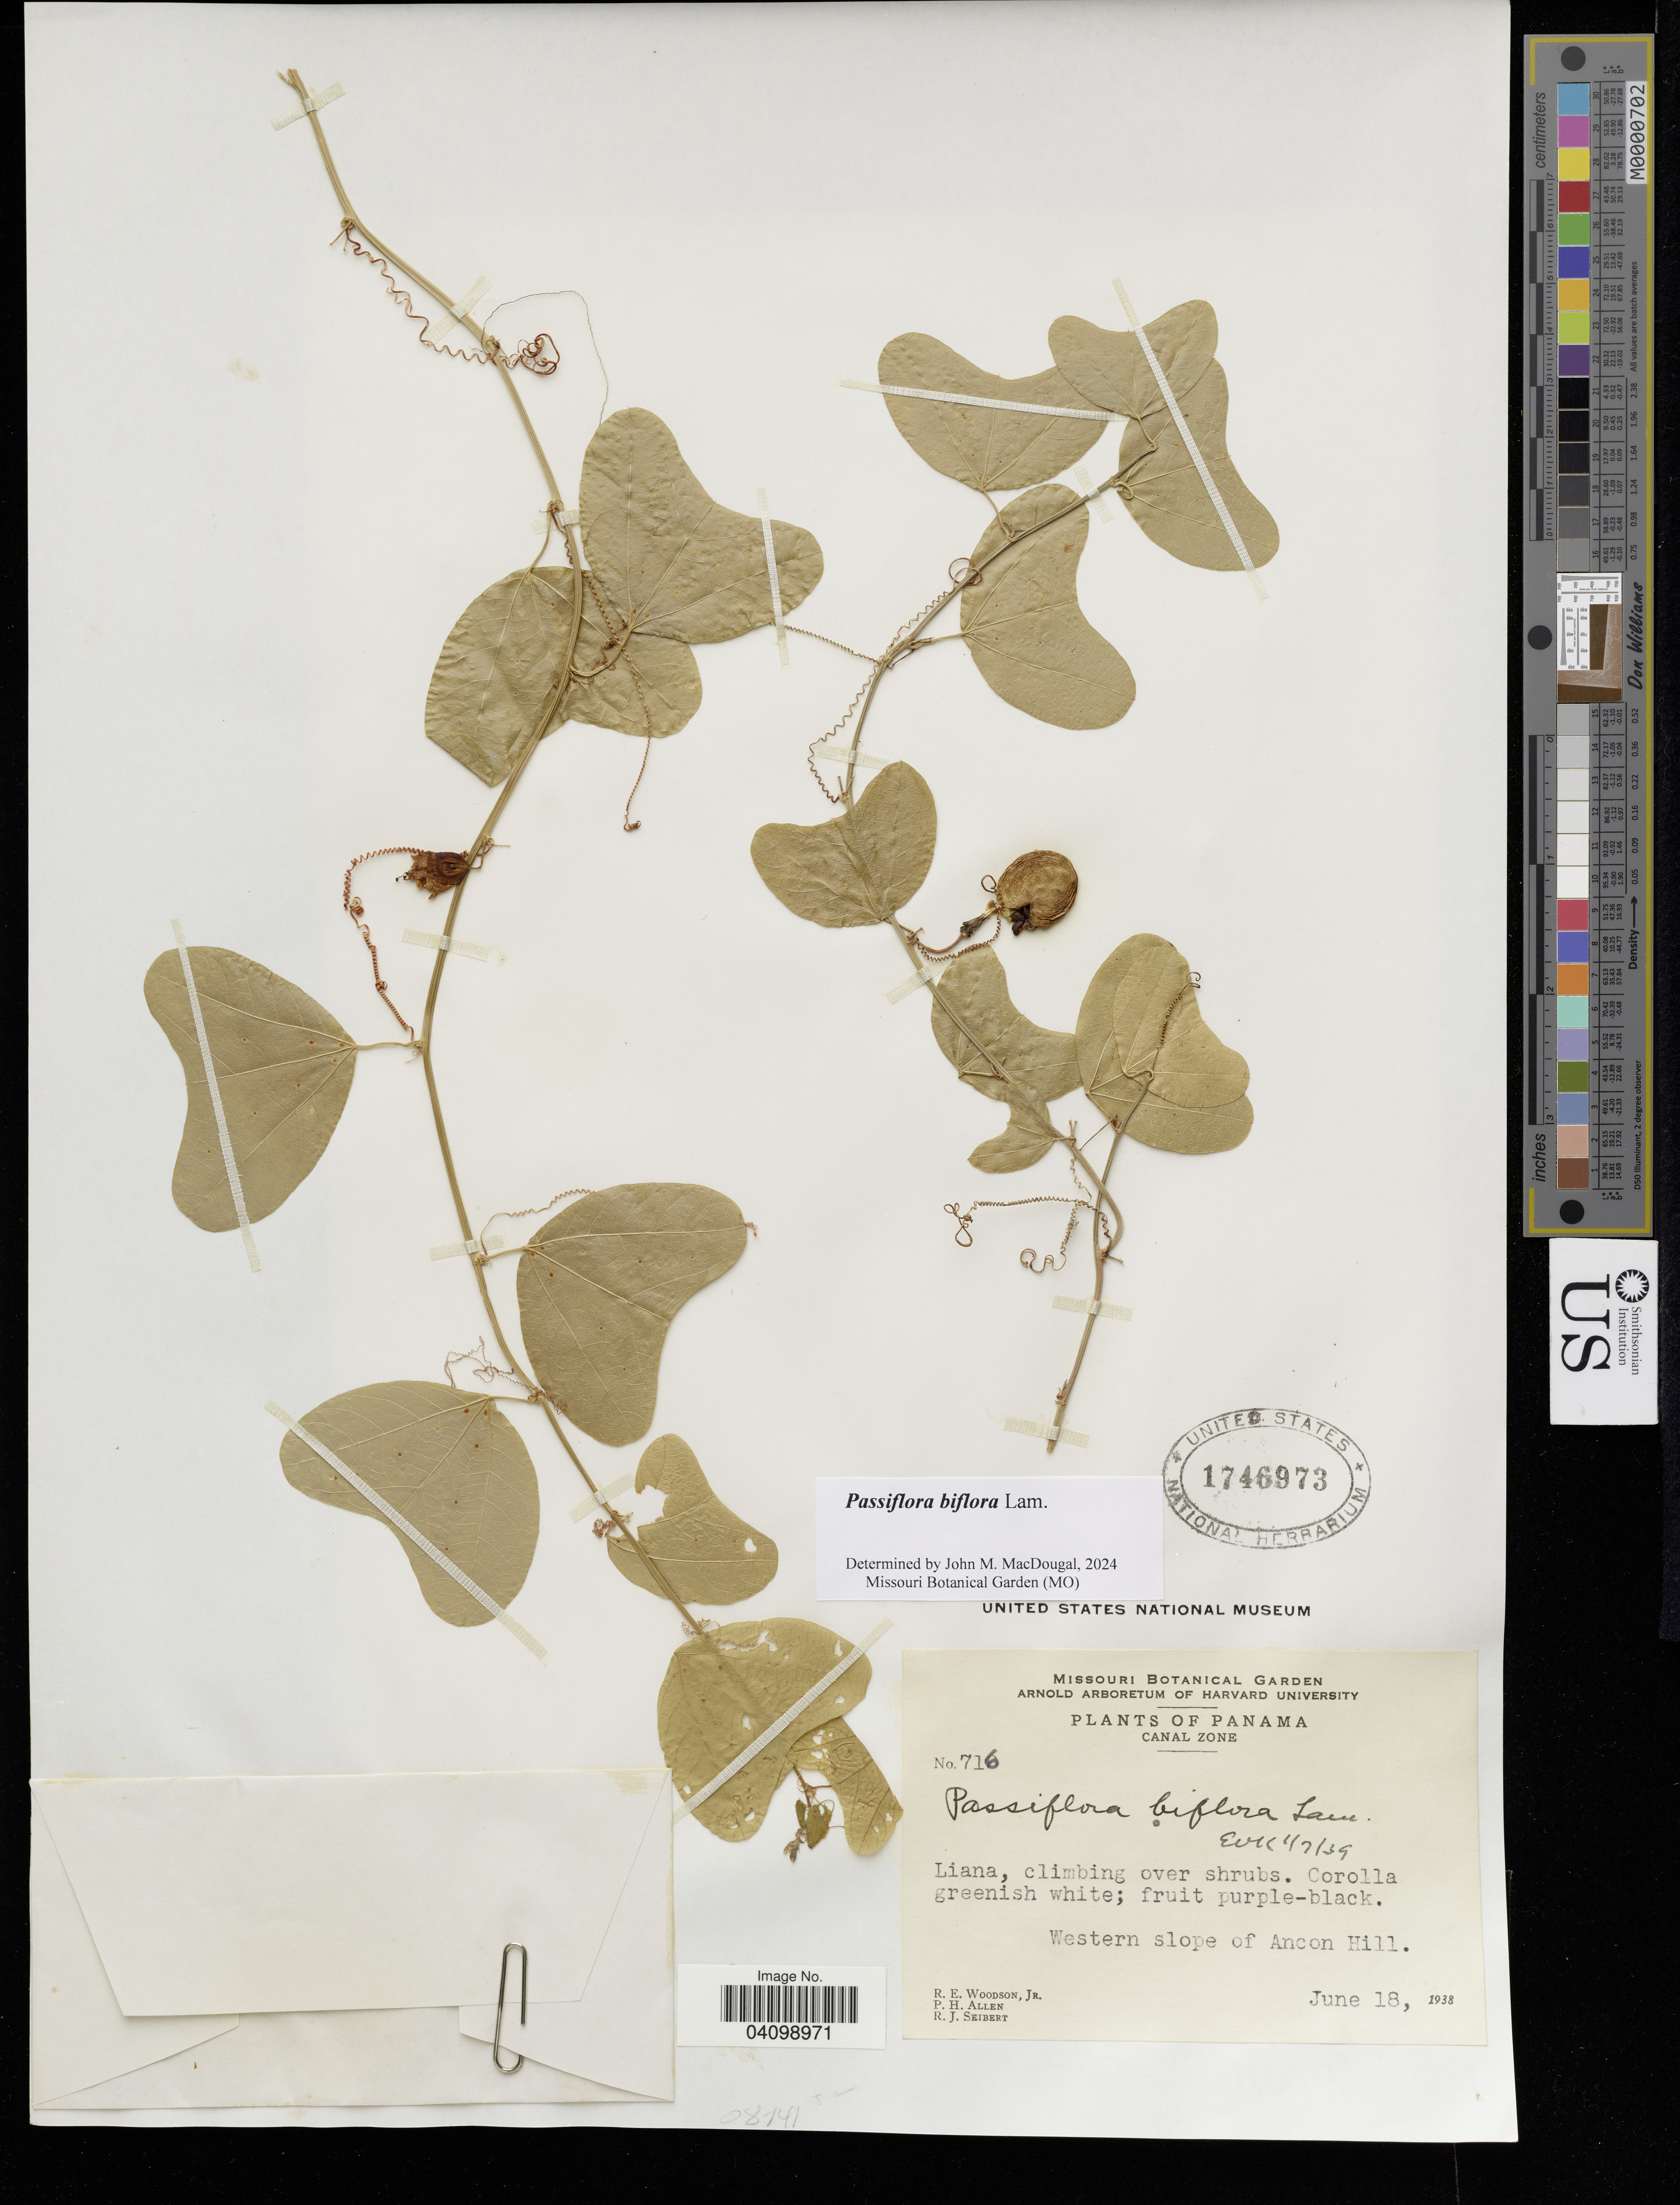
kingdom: Plantae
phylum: Tracheophyta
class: Magnoliopsida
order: Malpighiales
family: Passifloraceae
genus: Passiflora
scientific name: Passiflora biflora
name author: Lam.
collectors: R. E. Woodson, P. H. Allen & R. J. Seibert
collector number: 716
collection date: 1938-06-18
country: Panama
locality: Canal Zone. Western slope of Ancone Hill.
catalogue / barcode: US 1746973